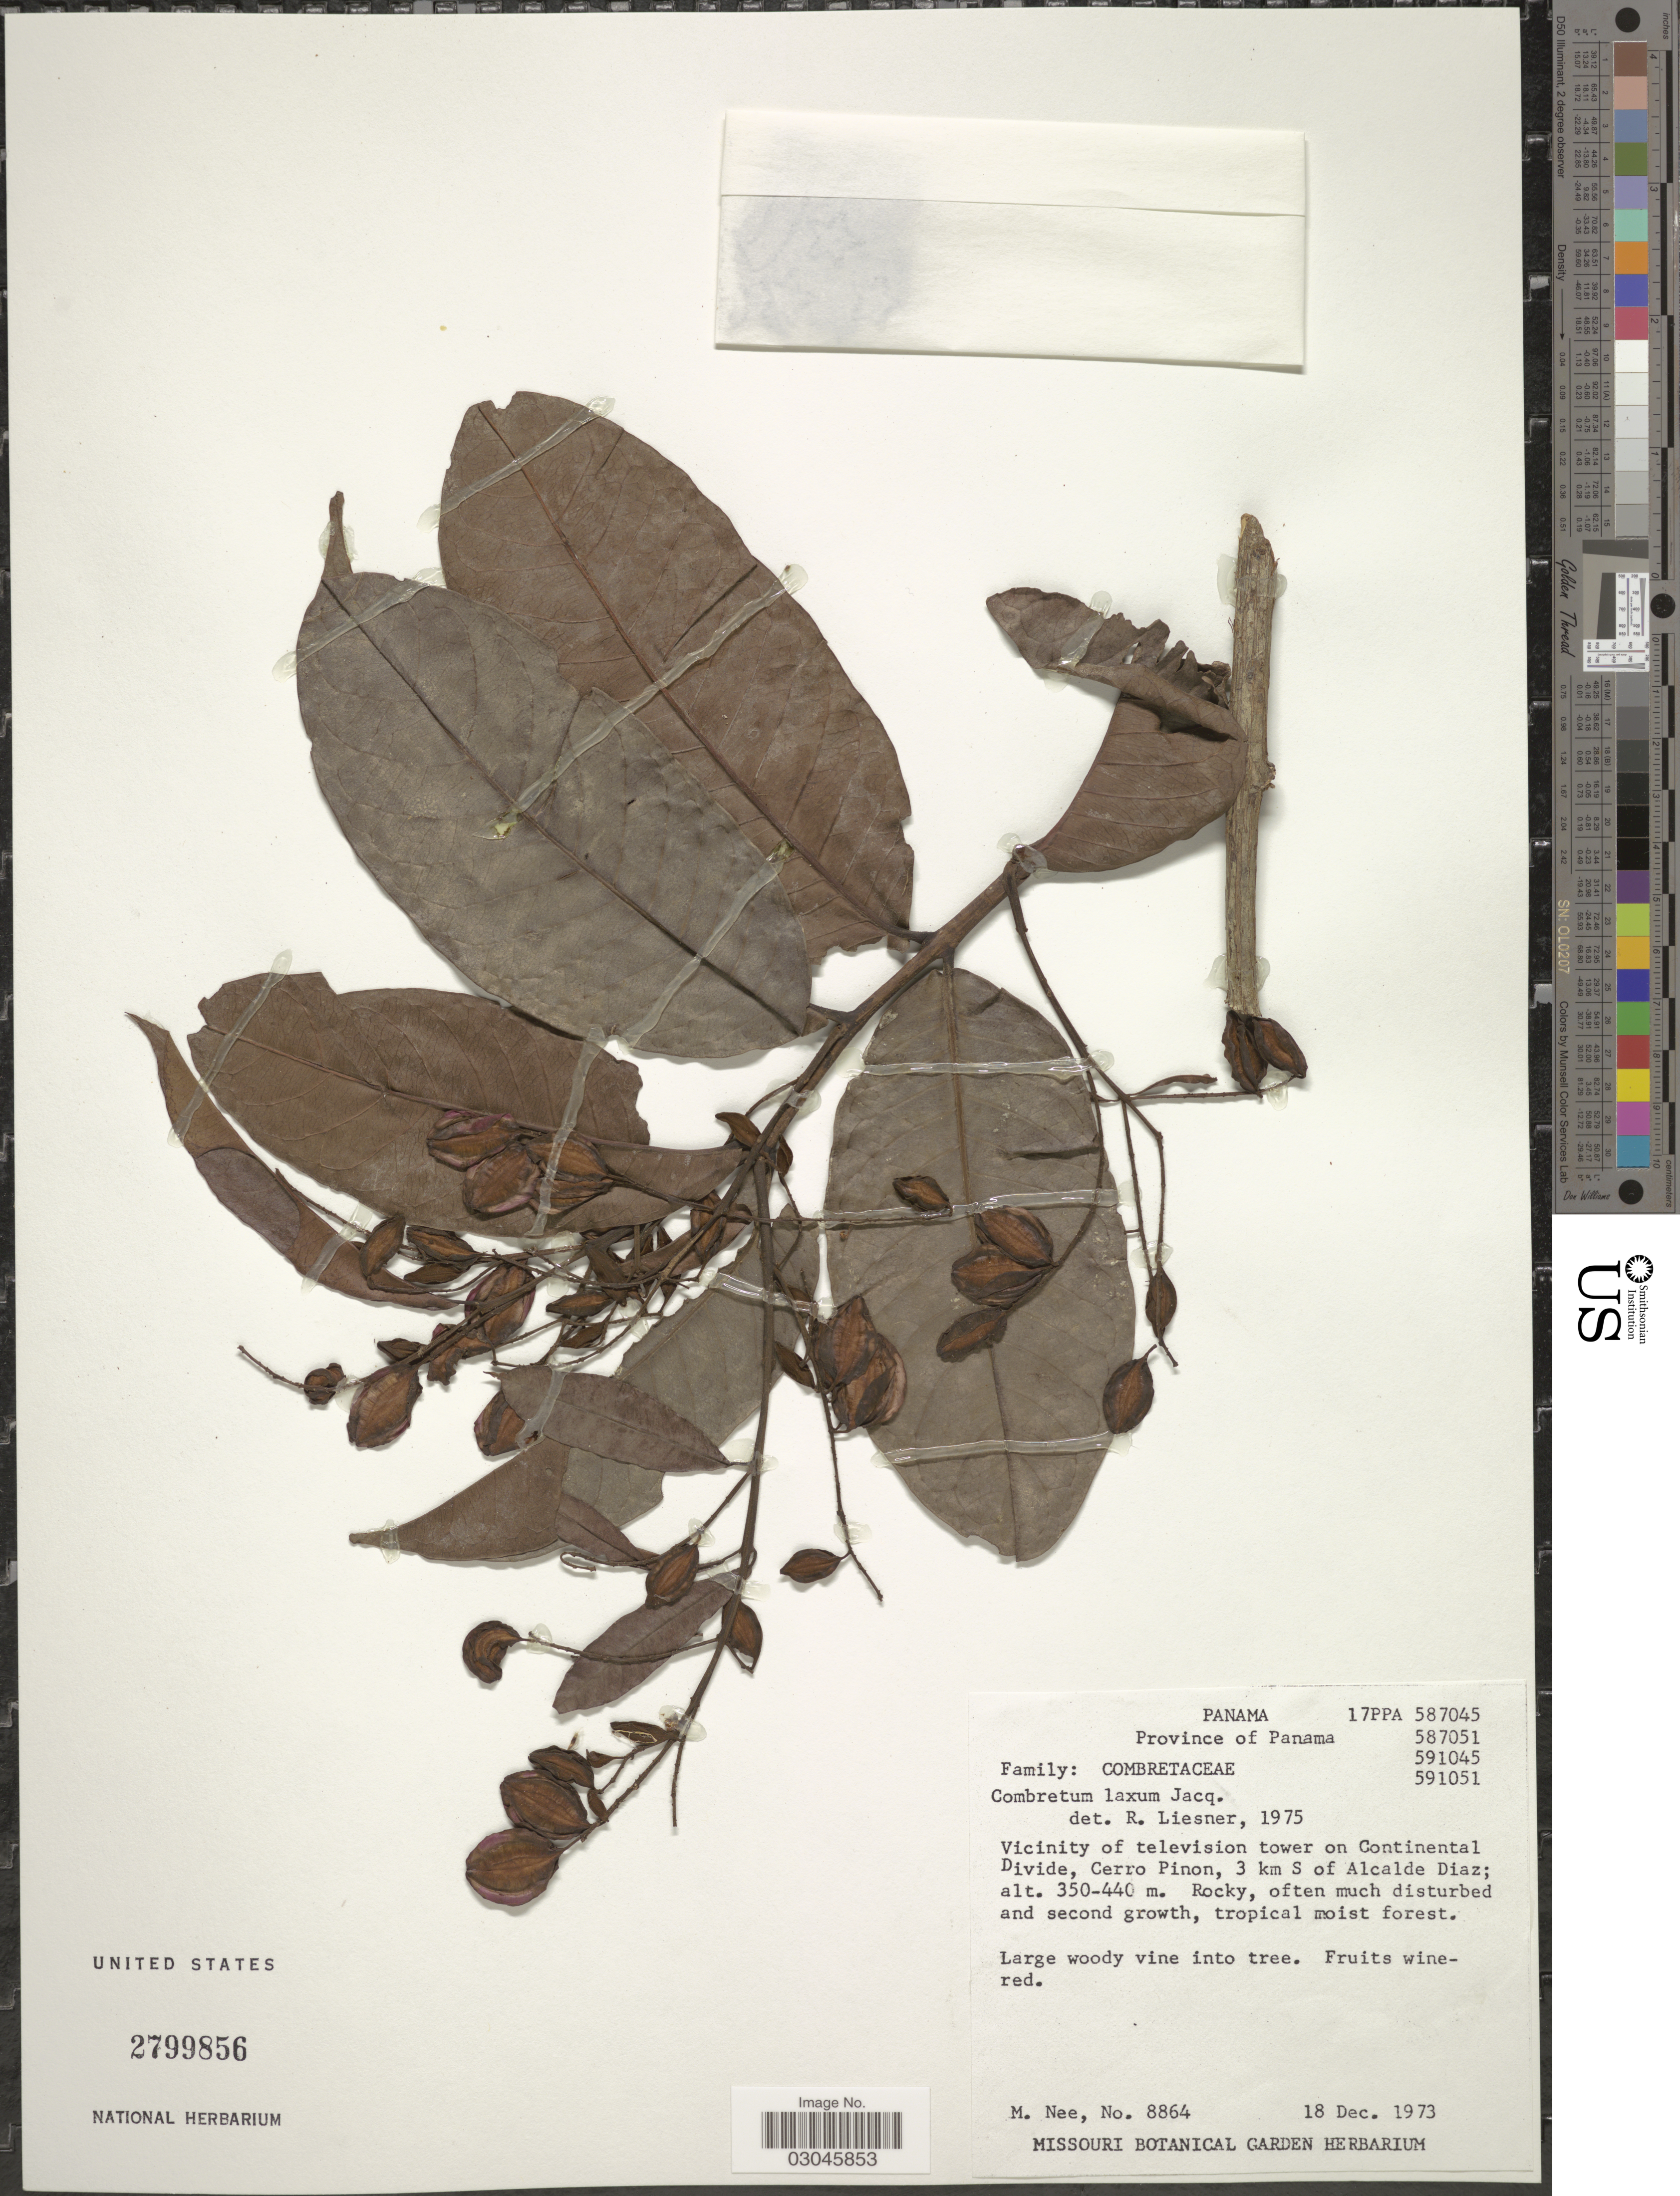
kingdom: Plantae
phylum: Tracheophyta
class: Magnoliopsida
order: Myrtales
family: Combretaceae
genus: Combretum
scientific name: Combretum laxum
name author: Jacq.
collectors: M. Nee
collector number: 8864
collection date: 1973-12-18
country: Panama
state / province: Panamá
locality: Vicinity of television tower near Continental Divide, Cerro Pinon, 3 km S of Alcalde Diaz.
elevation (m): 350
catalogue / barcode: US 2799856